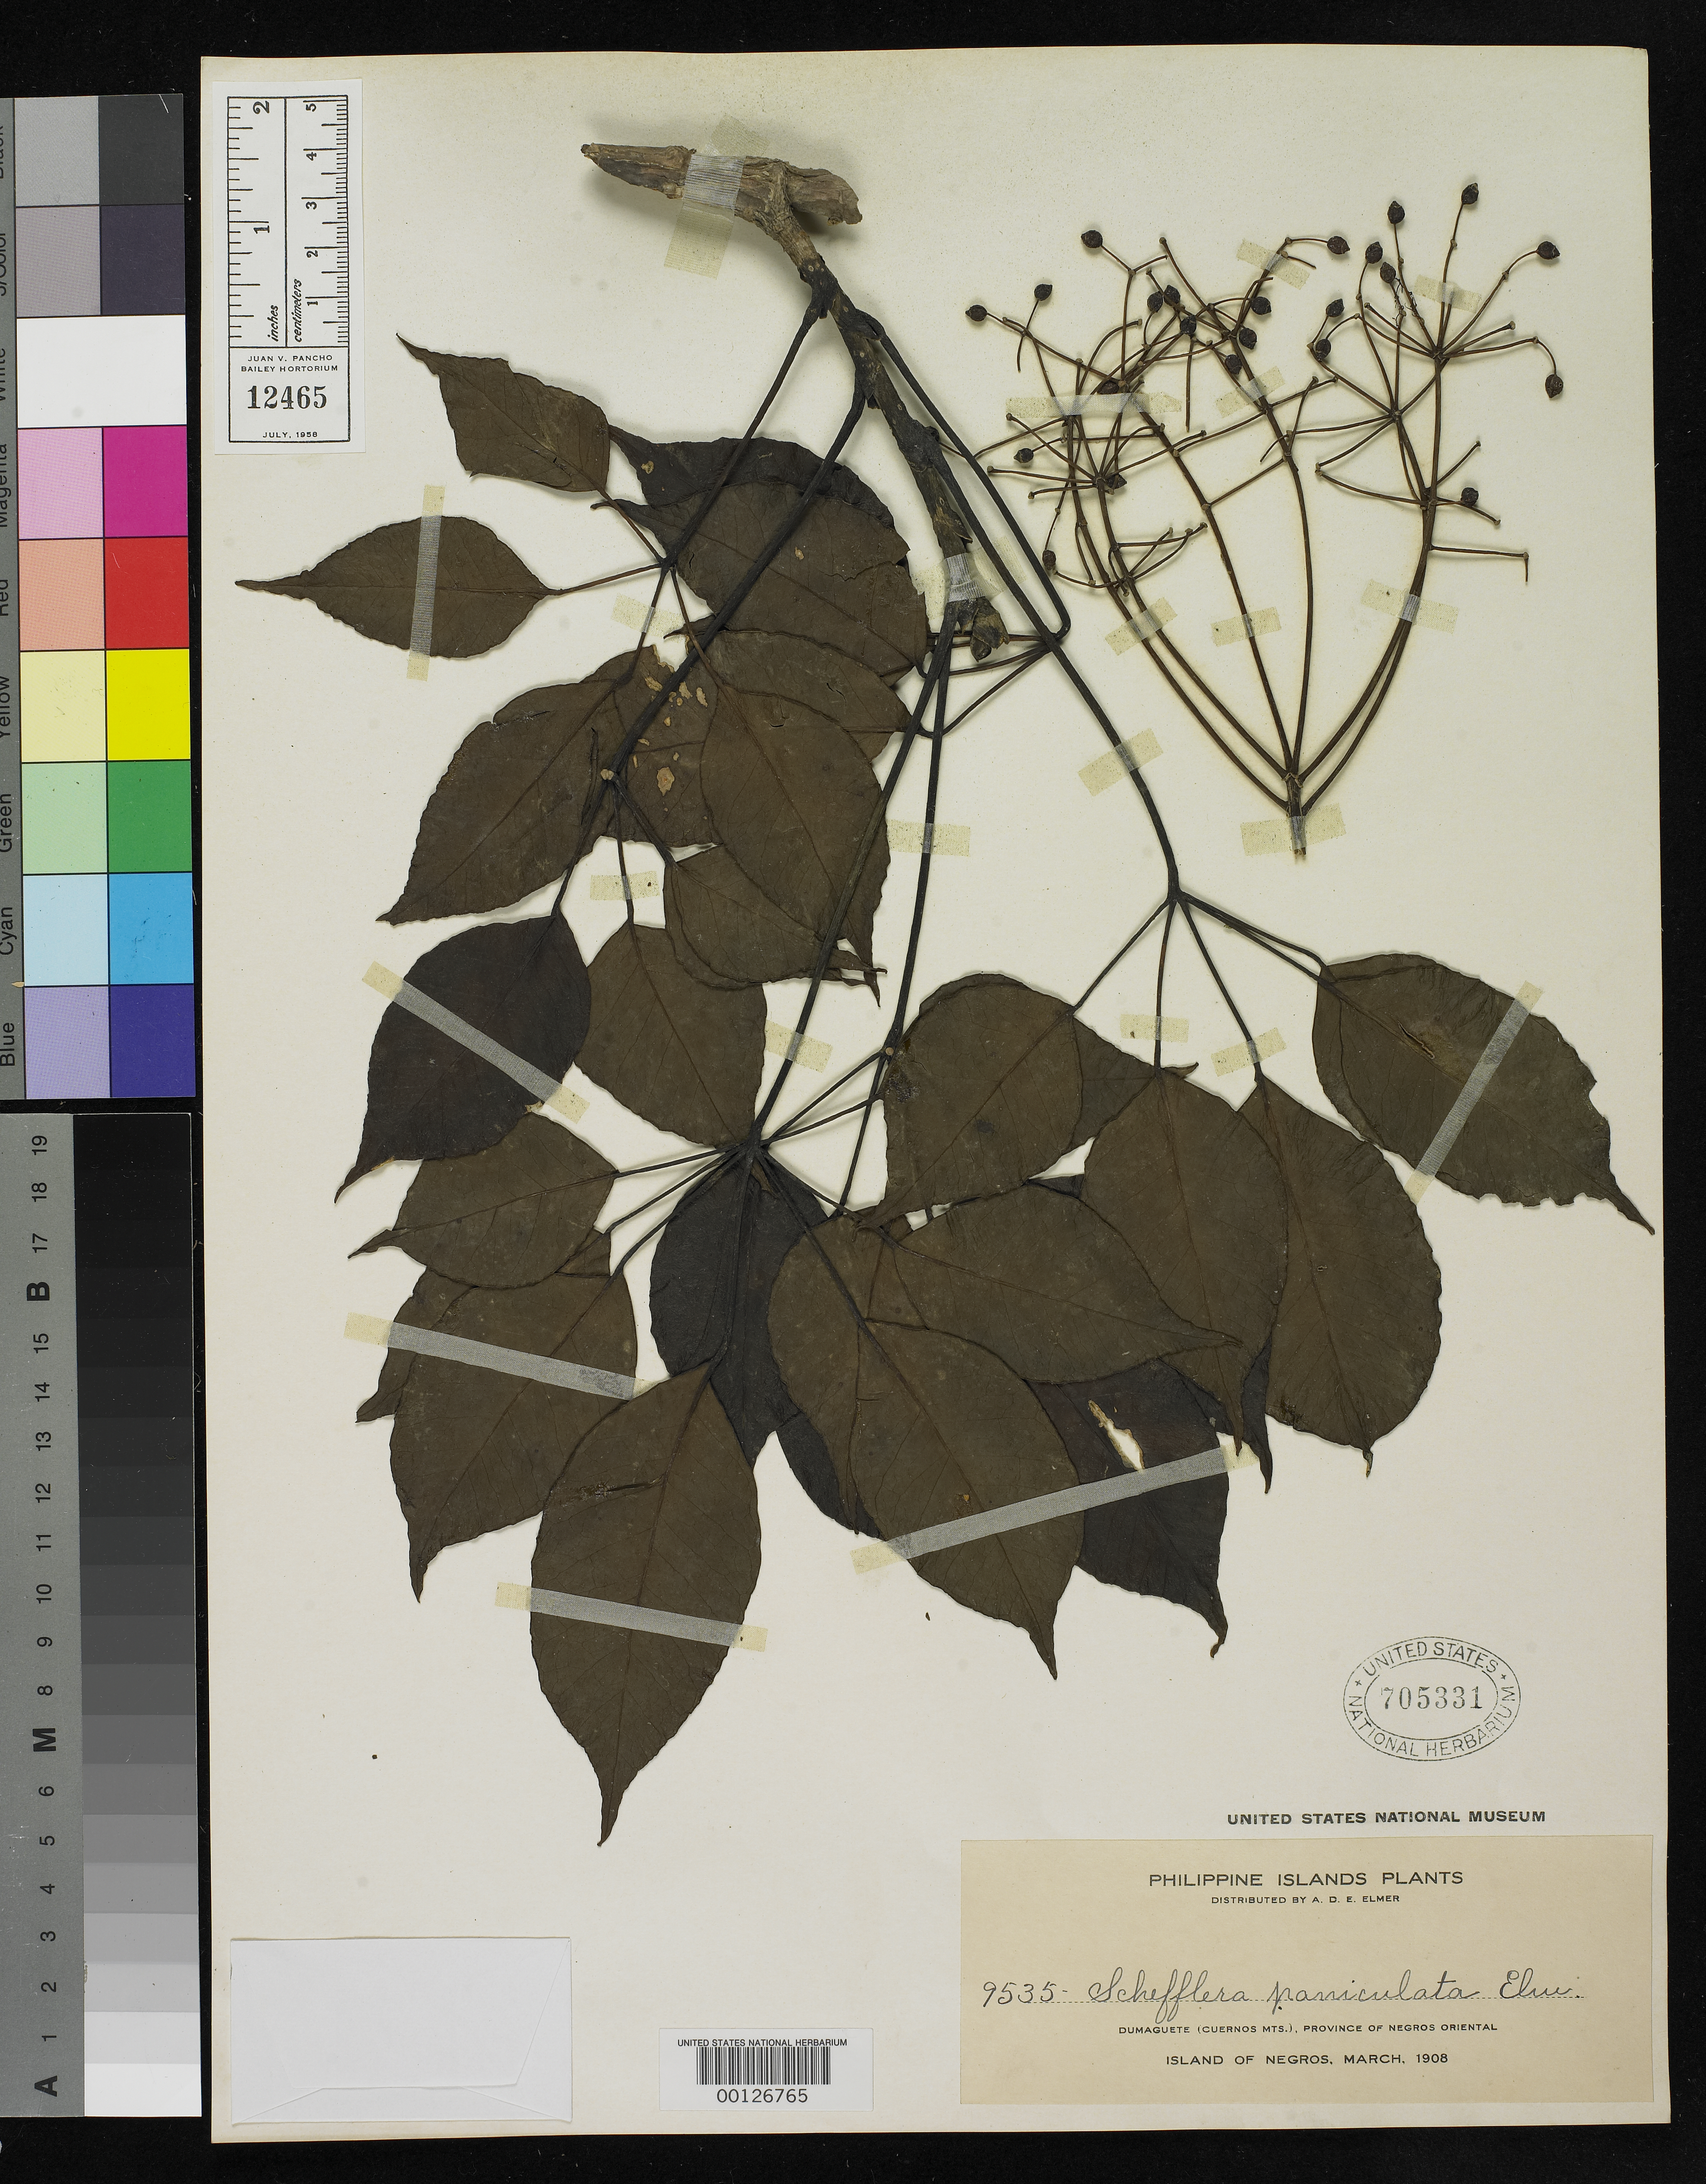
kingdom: Plantae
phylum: Tracheophyta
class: Magnoliopsida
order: Apiales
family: Araliaceae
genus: Schefflera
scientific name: Schefflera paniculata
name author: Elmer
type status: Isotype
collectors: A. D. E. Elmer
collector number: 9535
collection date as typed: Mar 1908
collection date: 1908-03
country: Philippines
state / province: Central Visayas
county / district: Negros Oriental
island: Negros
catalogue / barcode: US 705331